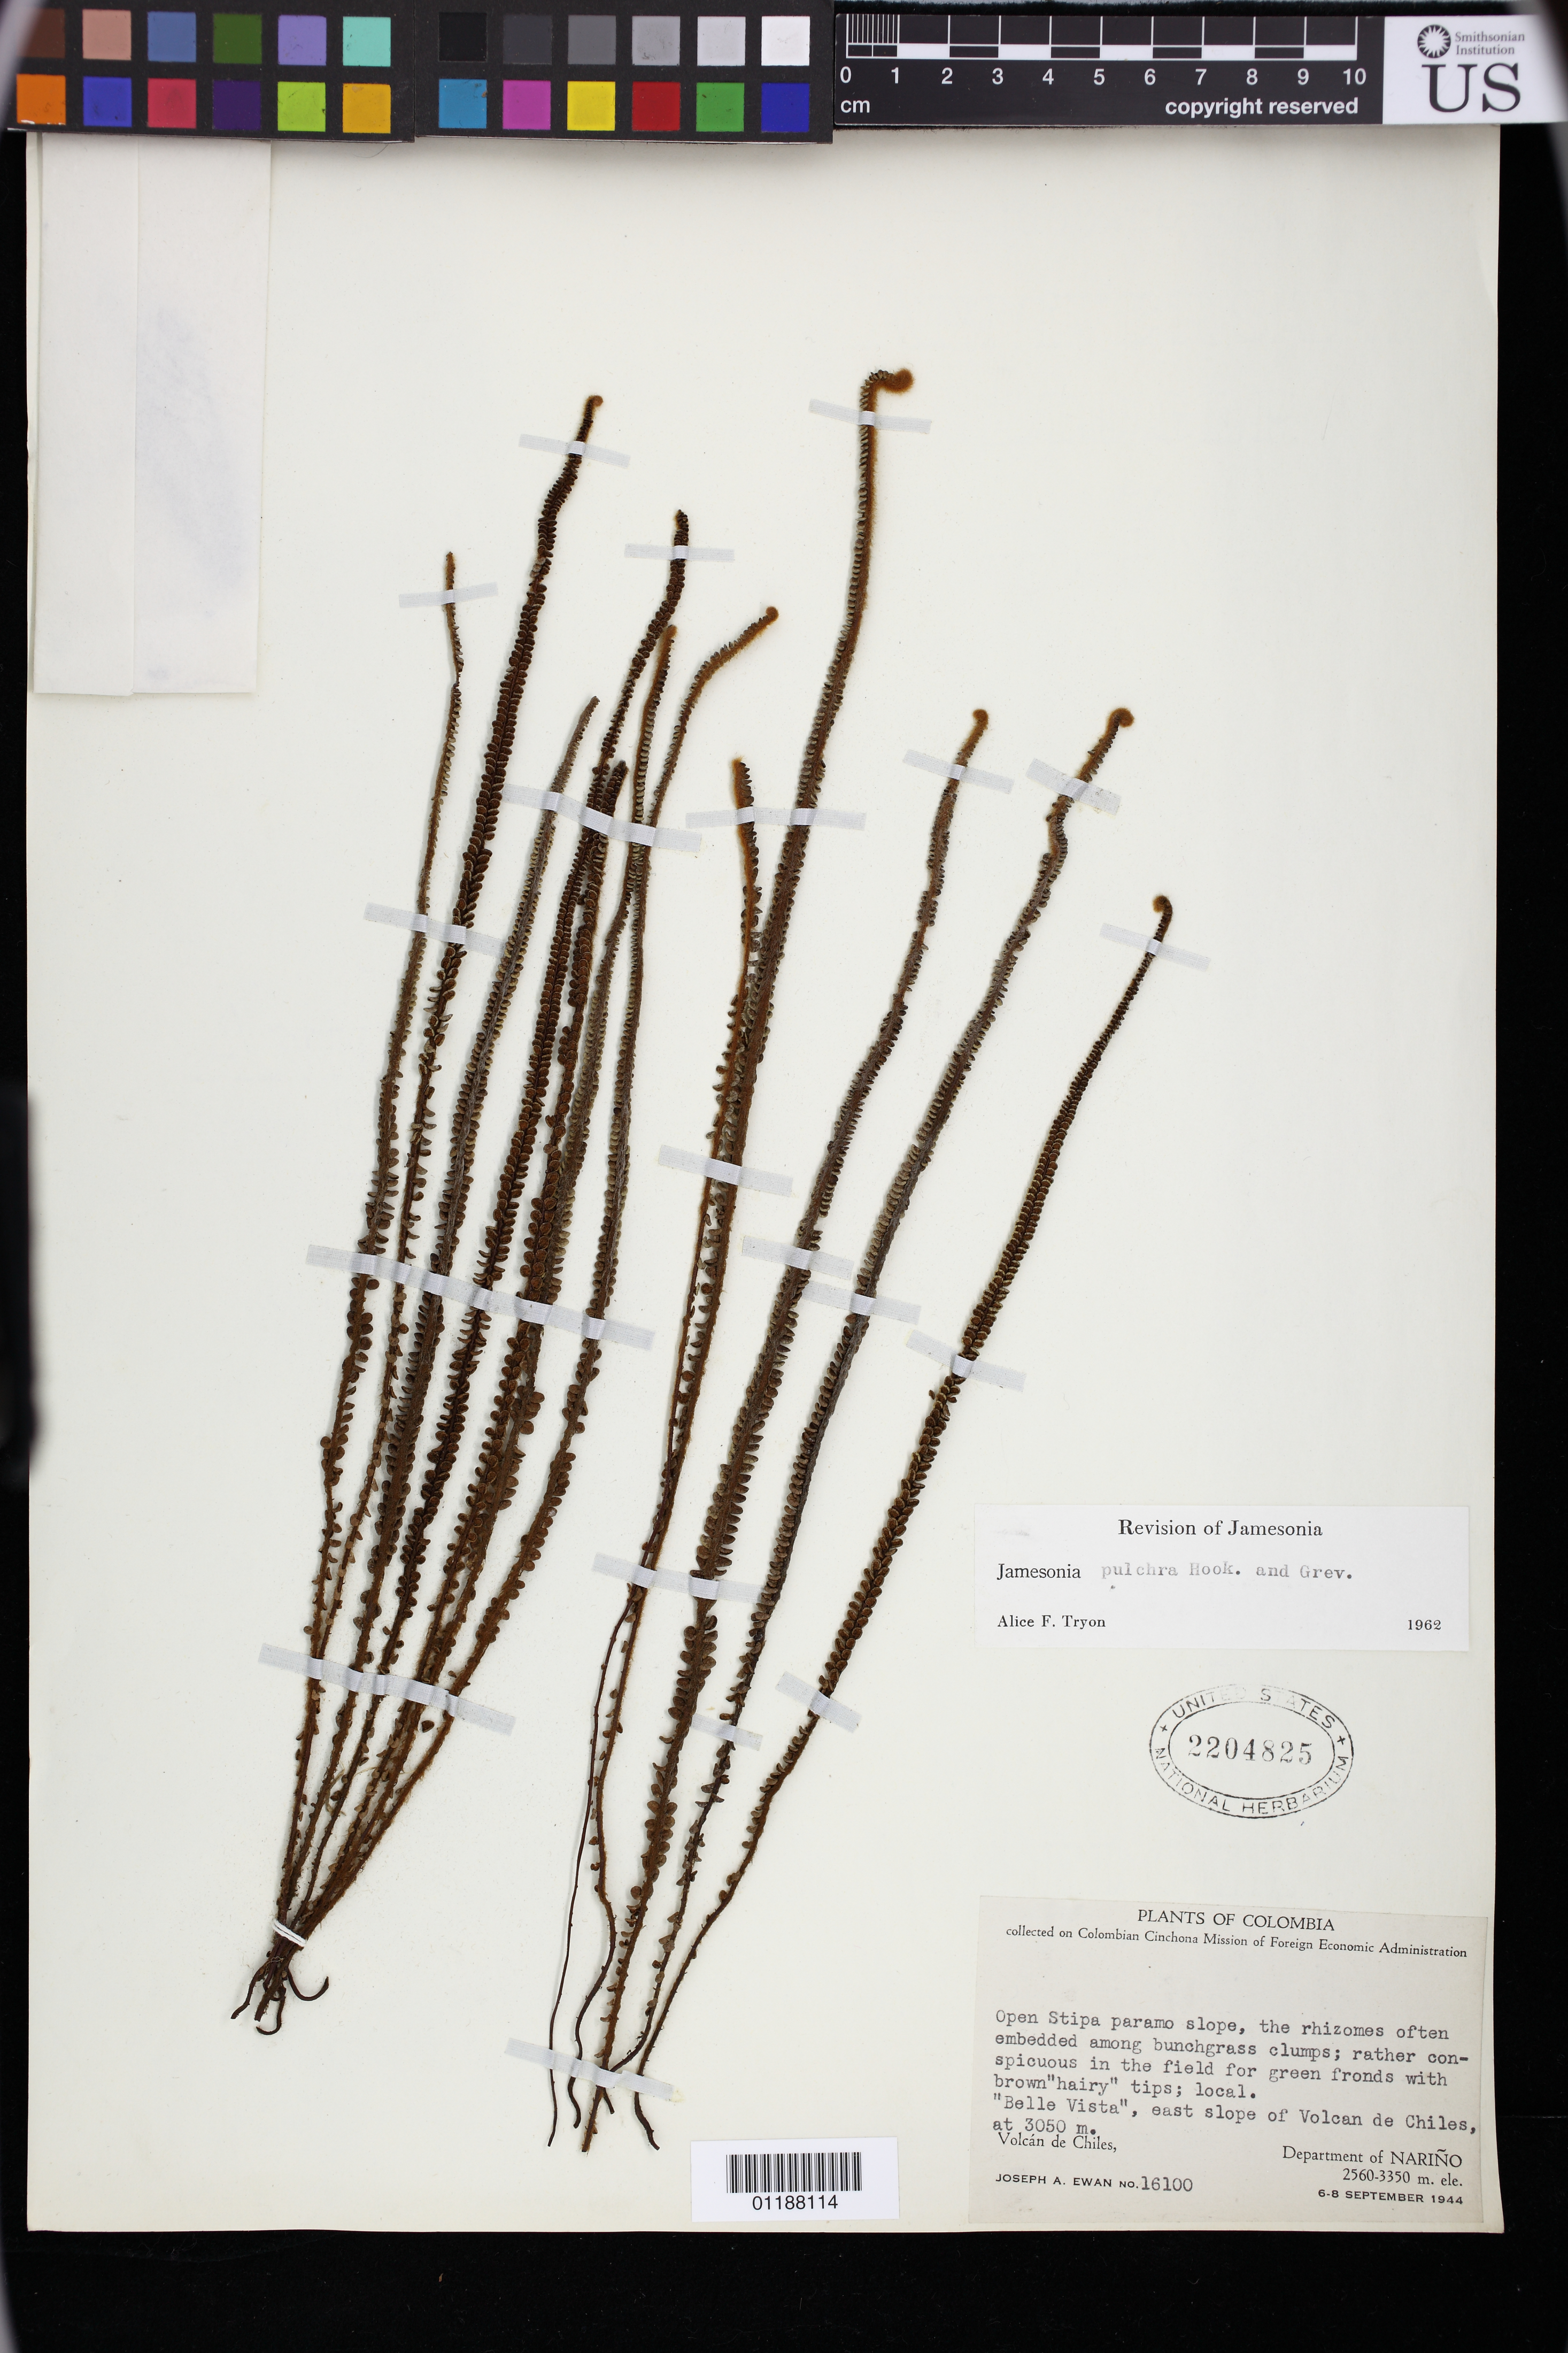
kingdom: Plantae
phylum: Tracheophyta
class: Polypodiopsida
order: Polypodiales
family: Pteridaceae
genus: Jamesonia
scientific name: Jamesonia pulchra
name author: Hook. & Grev.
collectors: J. A. Ewan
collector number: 16100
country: Colombia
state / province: Nariño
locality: Belle Vista, E slope of Volcan de Chiles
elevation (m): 3050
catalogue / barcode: US 2204825